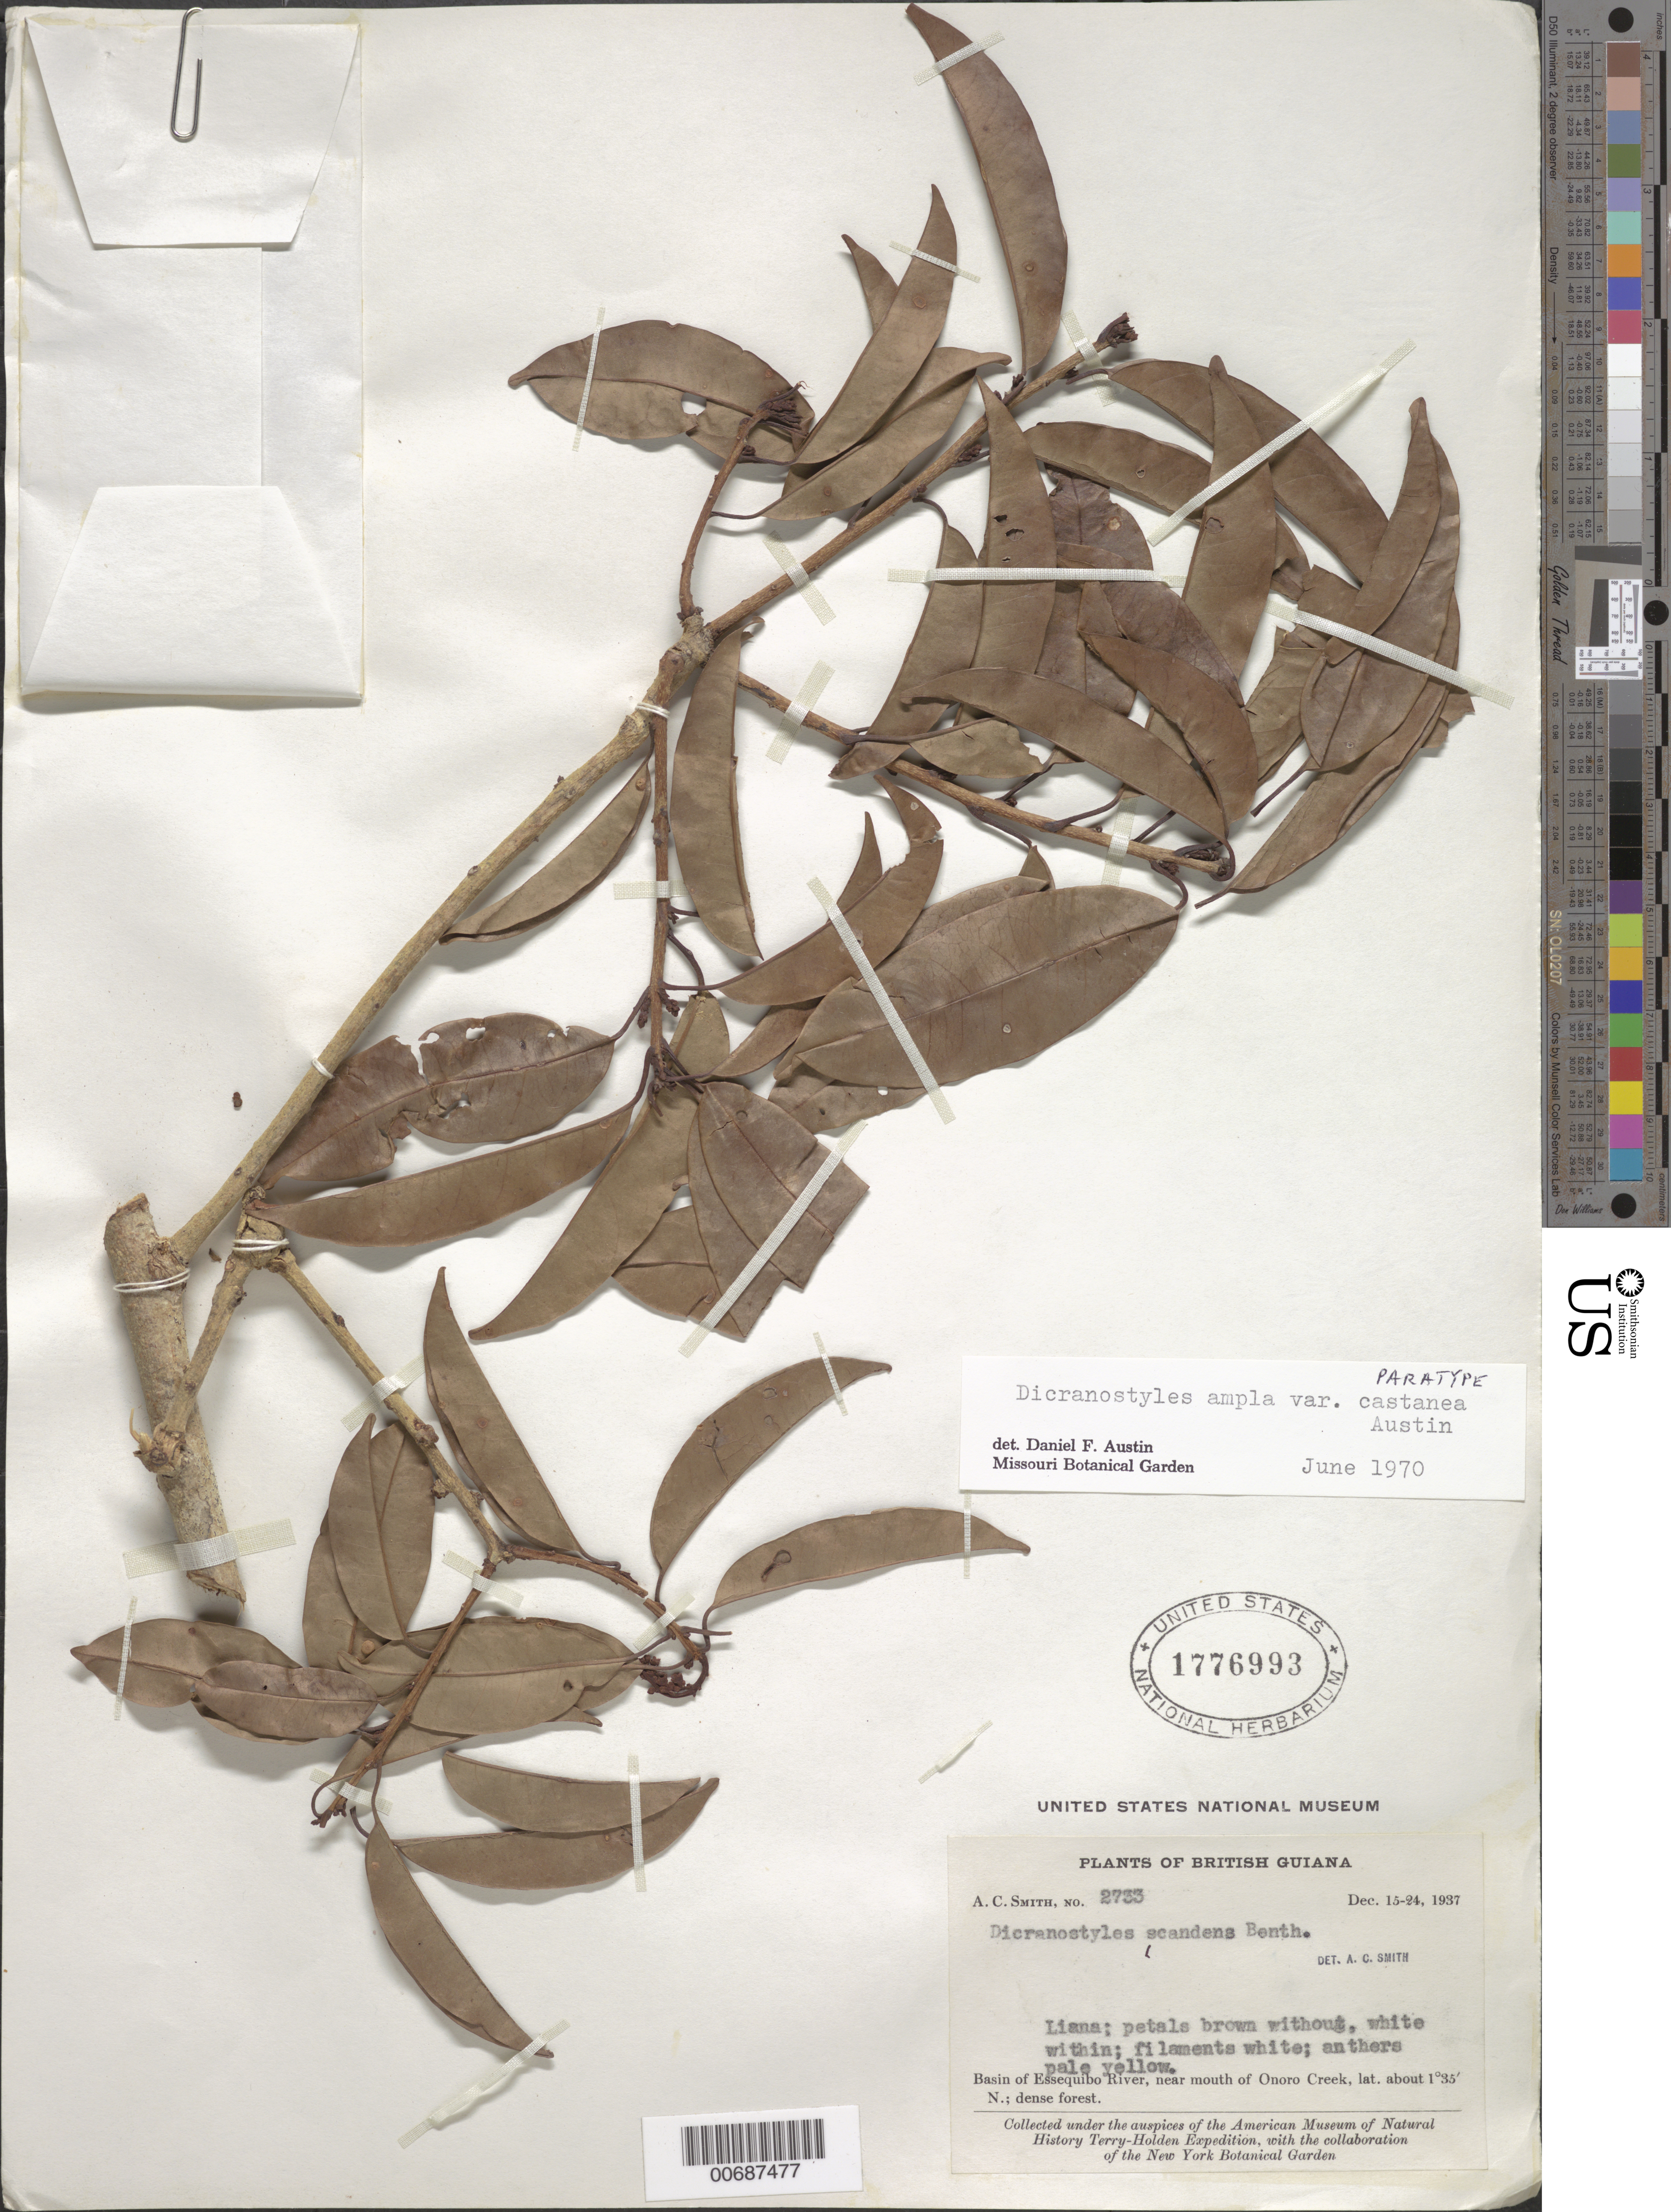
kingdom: Plantae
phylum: Tracheophyta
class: Magnoliopsida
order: Solanales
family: Convolvulaceae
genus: Dicranostyles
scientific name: Dicranostyles ampla var. castanea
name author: D.F. Austin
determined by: Austin, D. F.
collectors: A. C. Smith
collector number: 2733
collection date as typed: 15-Dec-37 to 24-Dec-37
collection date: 1937-12-15/1937-12-24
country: Guyana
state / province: U. Takutu-U. Essequibo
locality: Onoro Creek (near mouth), Essequibo River basin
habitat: Dense forest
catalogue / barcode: US 1776993